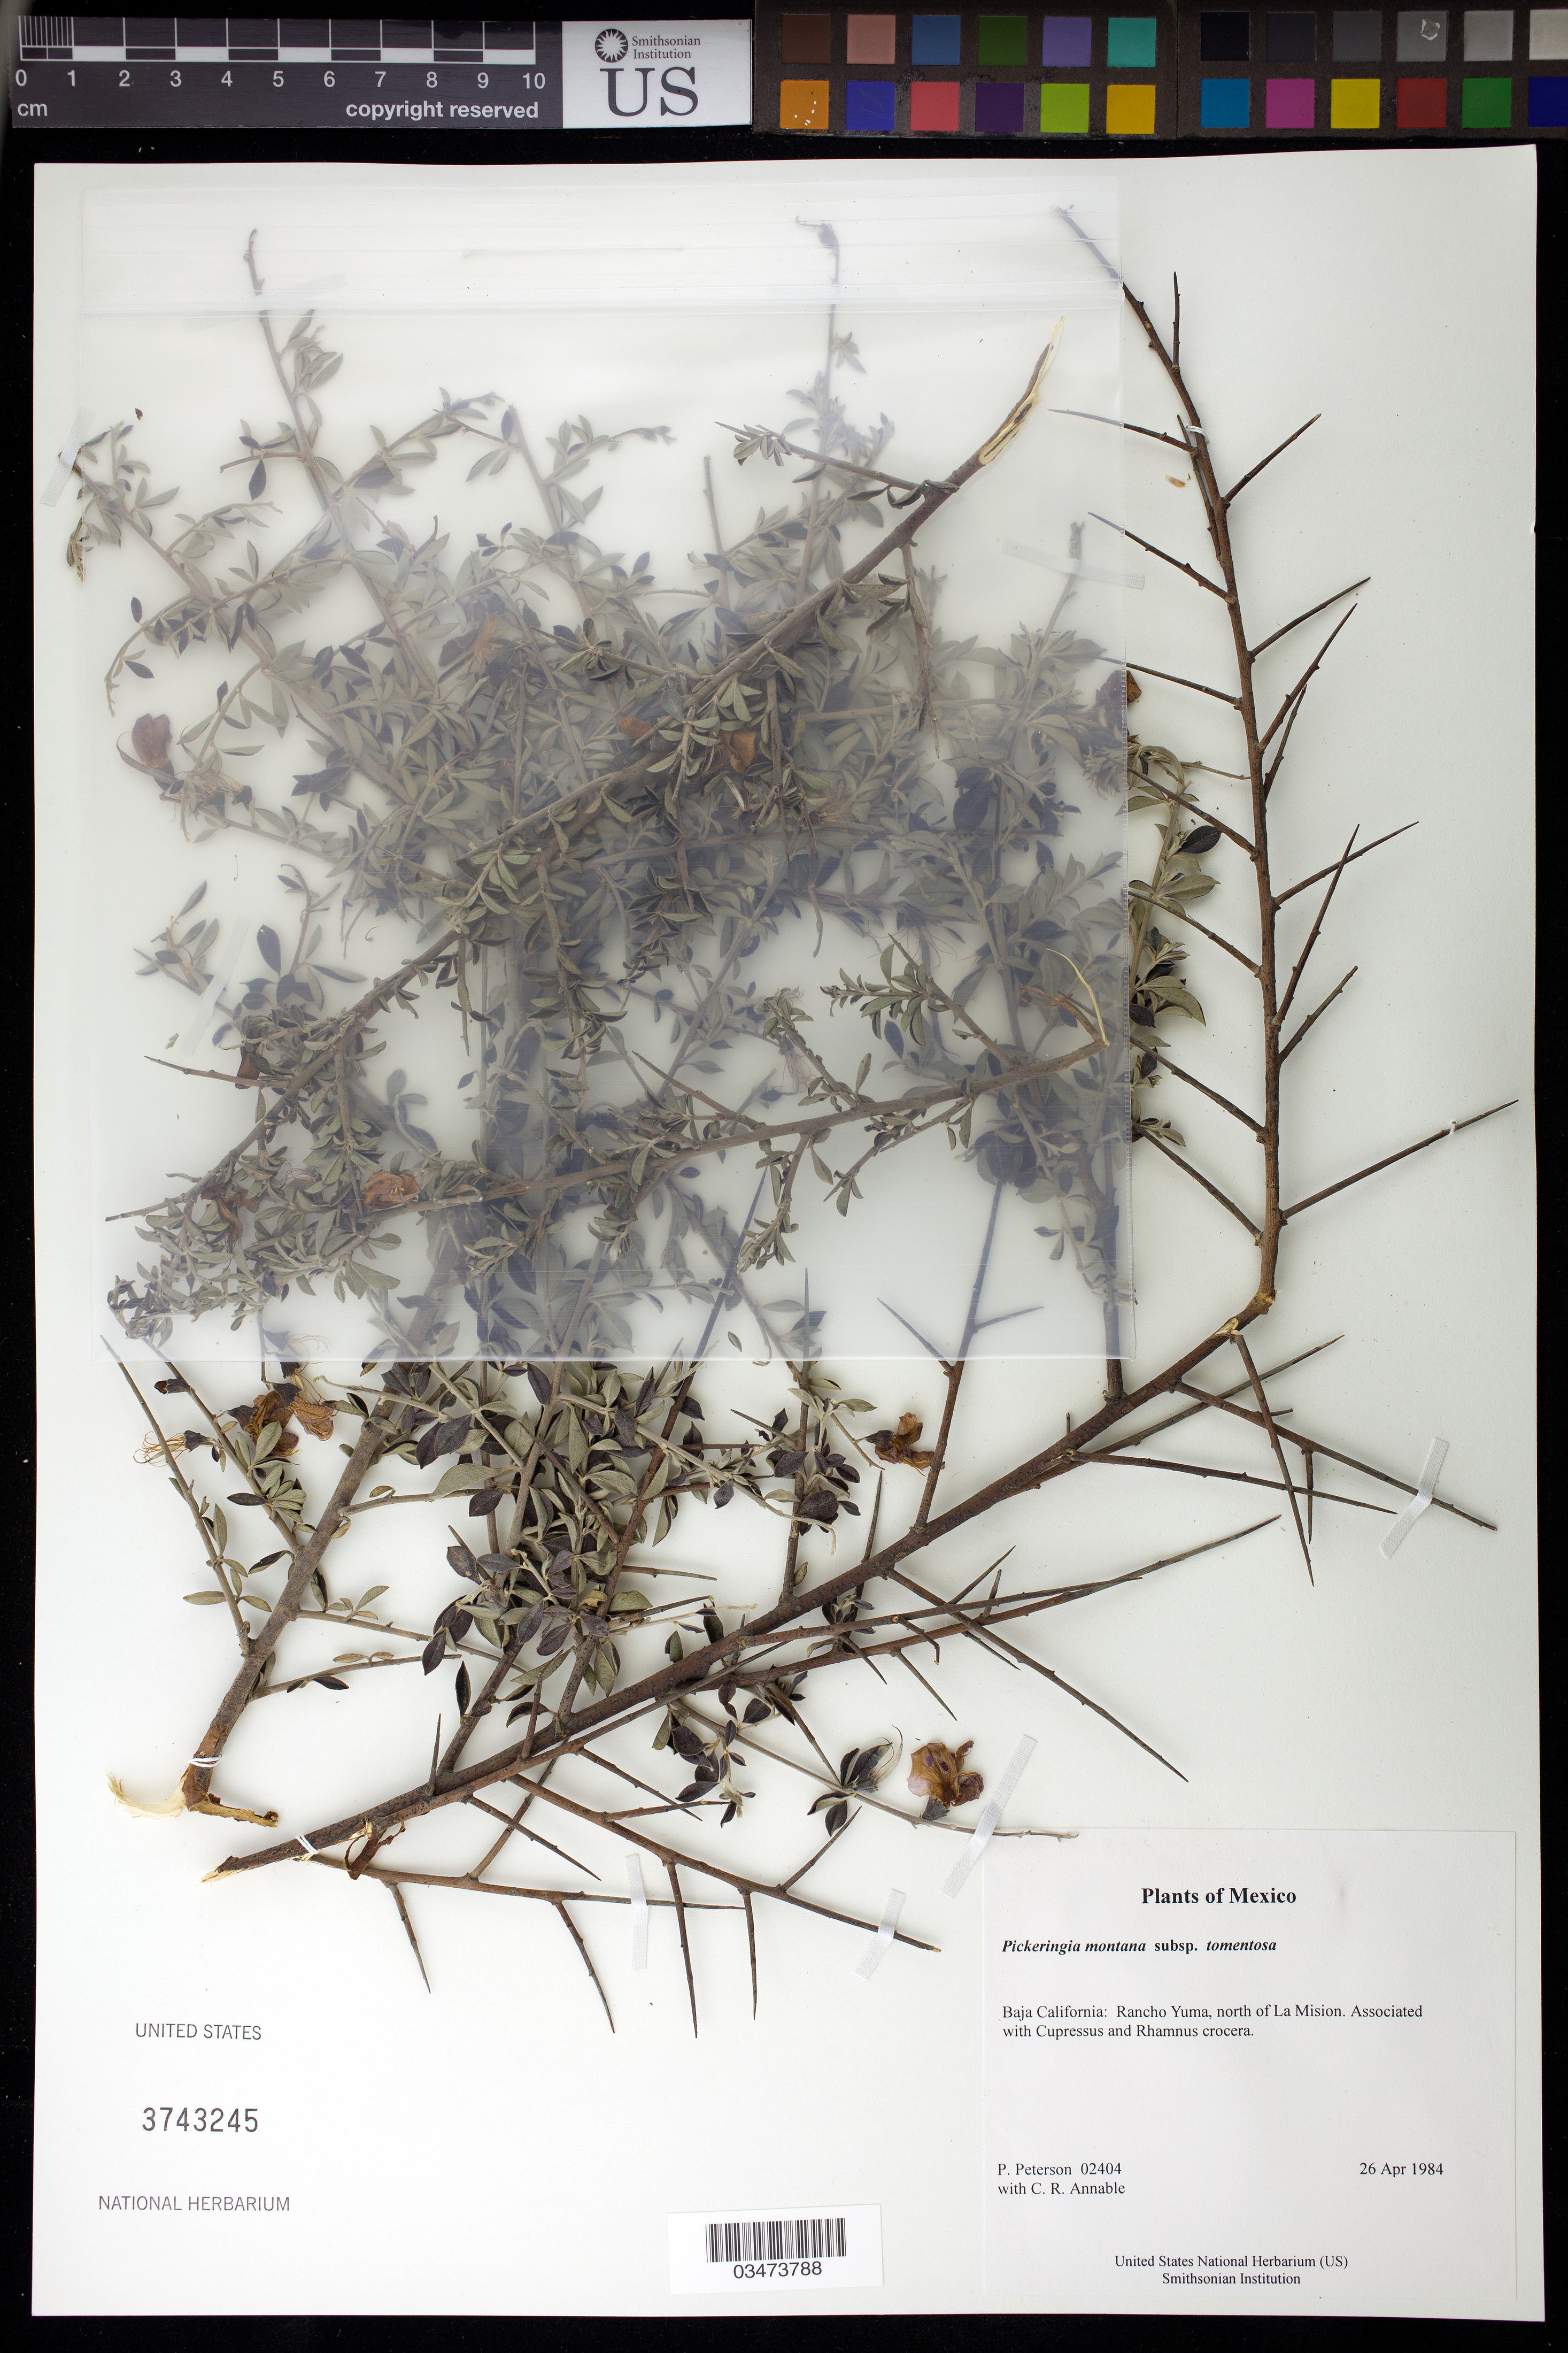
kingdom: Plantae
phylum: Tracheophyta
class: Magnoliopsida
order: Fabales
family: Fabaceae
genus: Pickeringia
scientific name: Pickeringia montana subsp. tomentosa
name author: Abrams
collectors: P. M. Peterson & C. R. Annable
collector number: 02404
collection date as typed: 26 Apr 1984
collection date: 1984-04-26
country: Mexico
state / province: Baja California Norte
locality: Rancho Yuma, north of La Mision.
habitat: Associated with Cupressus and Rhamnus crocera.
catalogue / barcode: US 3743245